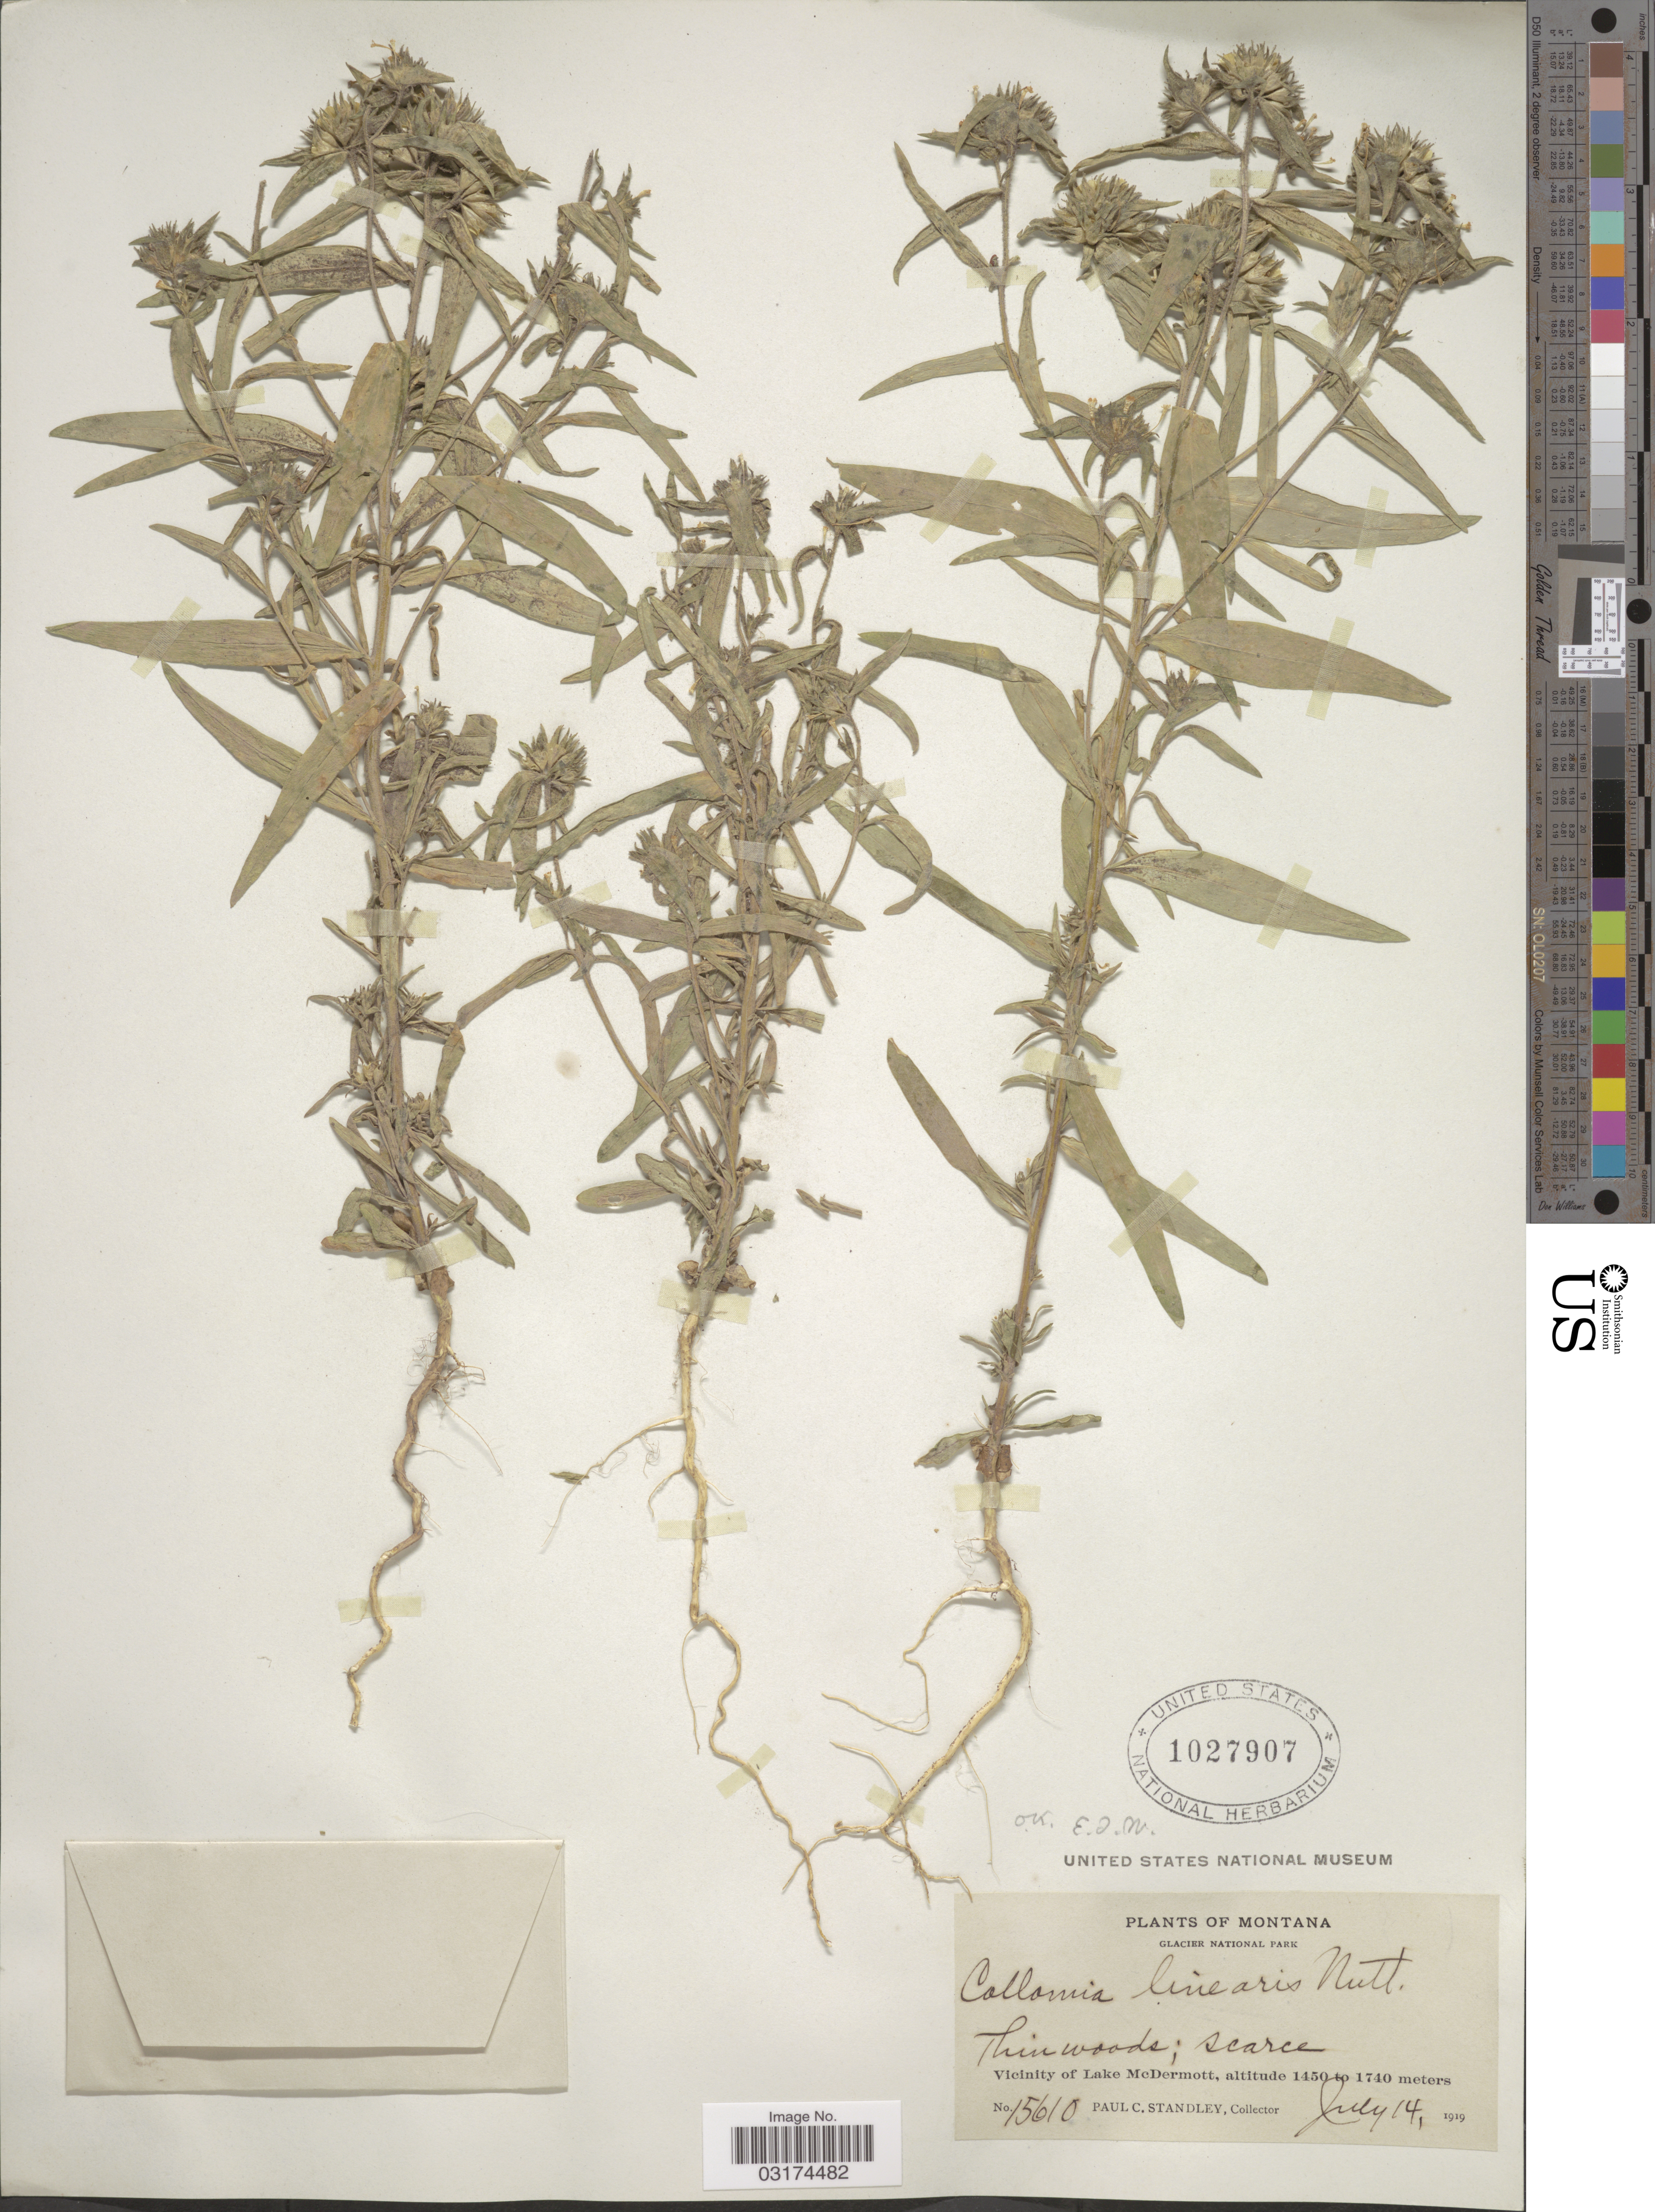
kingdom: Plantae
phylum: Tracheophyta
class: Magnoliopsida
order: Ericales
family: Polemoniaceae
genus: Collomia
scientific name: Collomia linearis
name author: Nutt.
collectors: P. C. Standley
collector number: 15610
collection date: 1919-07-14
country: United States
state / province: Montana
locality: Vicinity of Lake McDermott. Glacier National Park.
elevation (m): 1450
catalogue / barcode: US 1027907